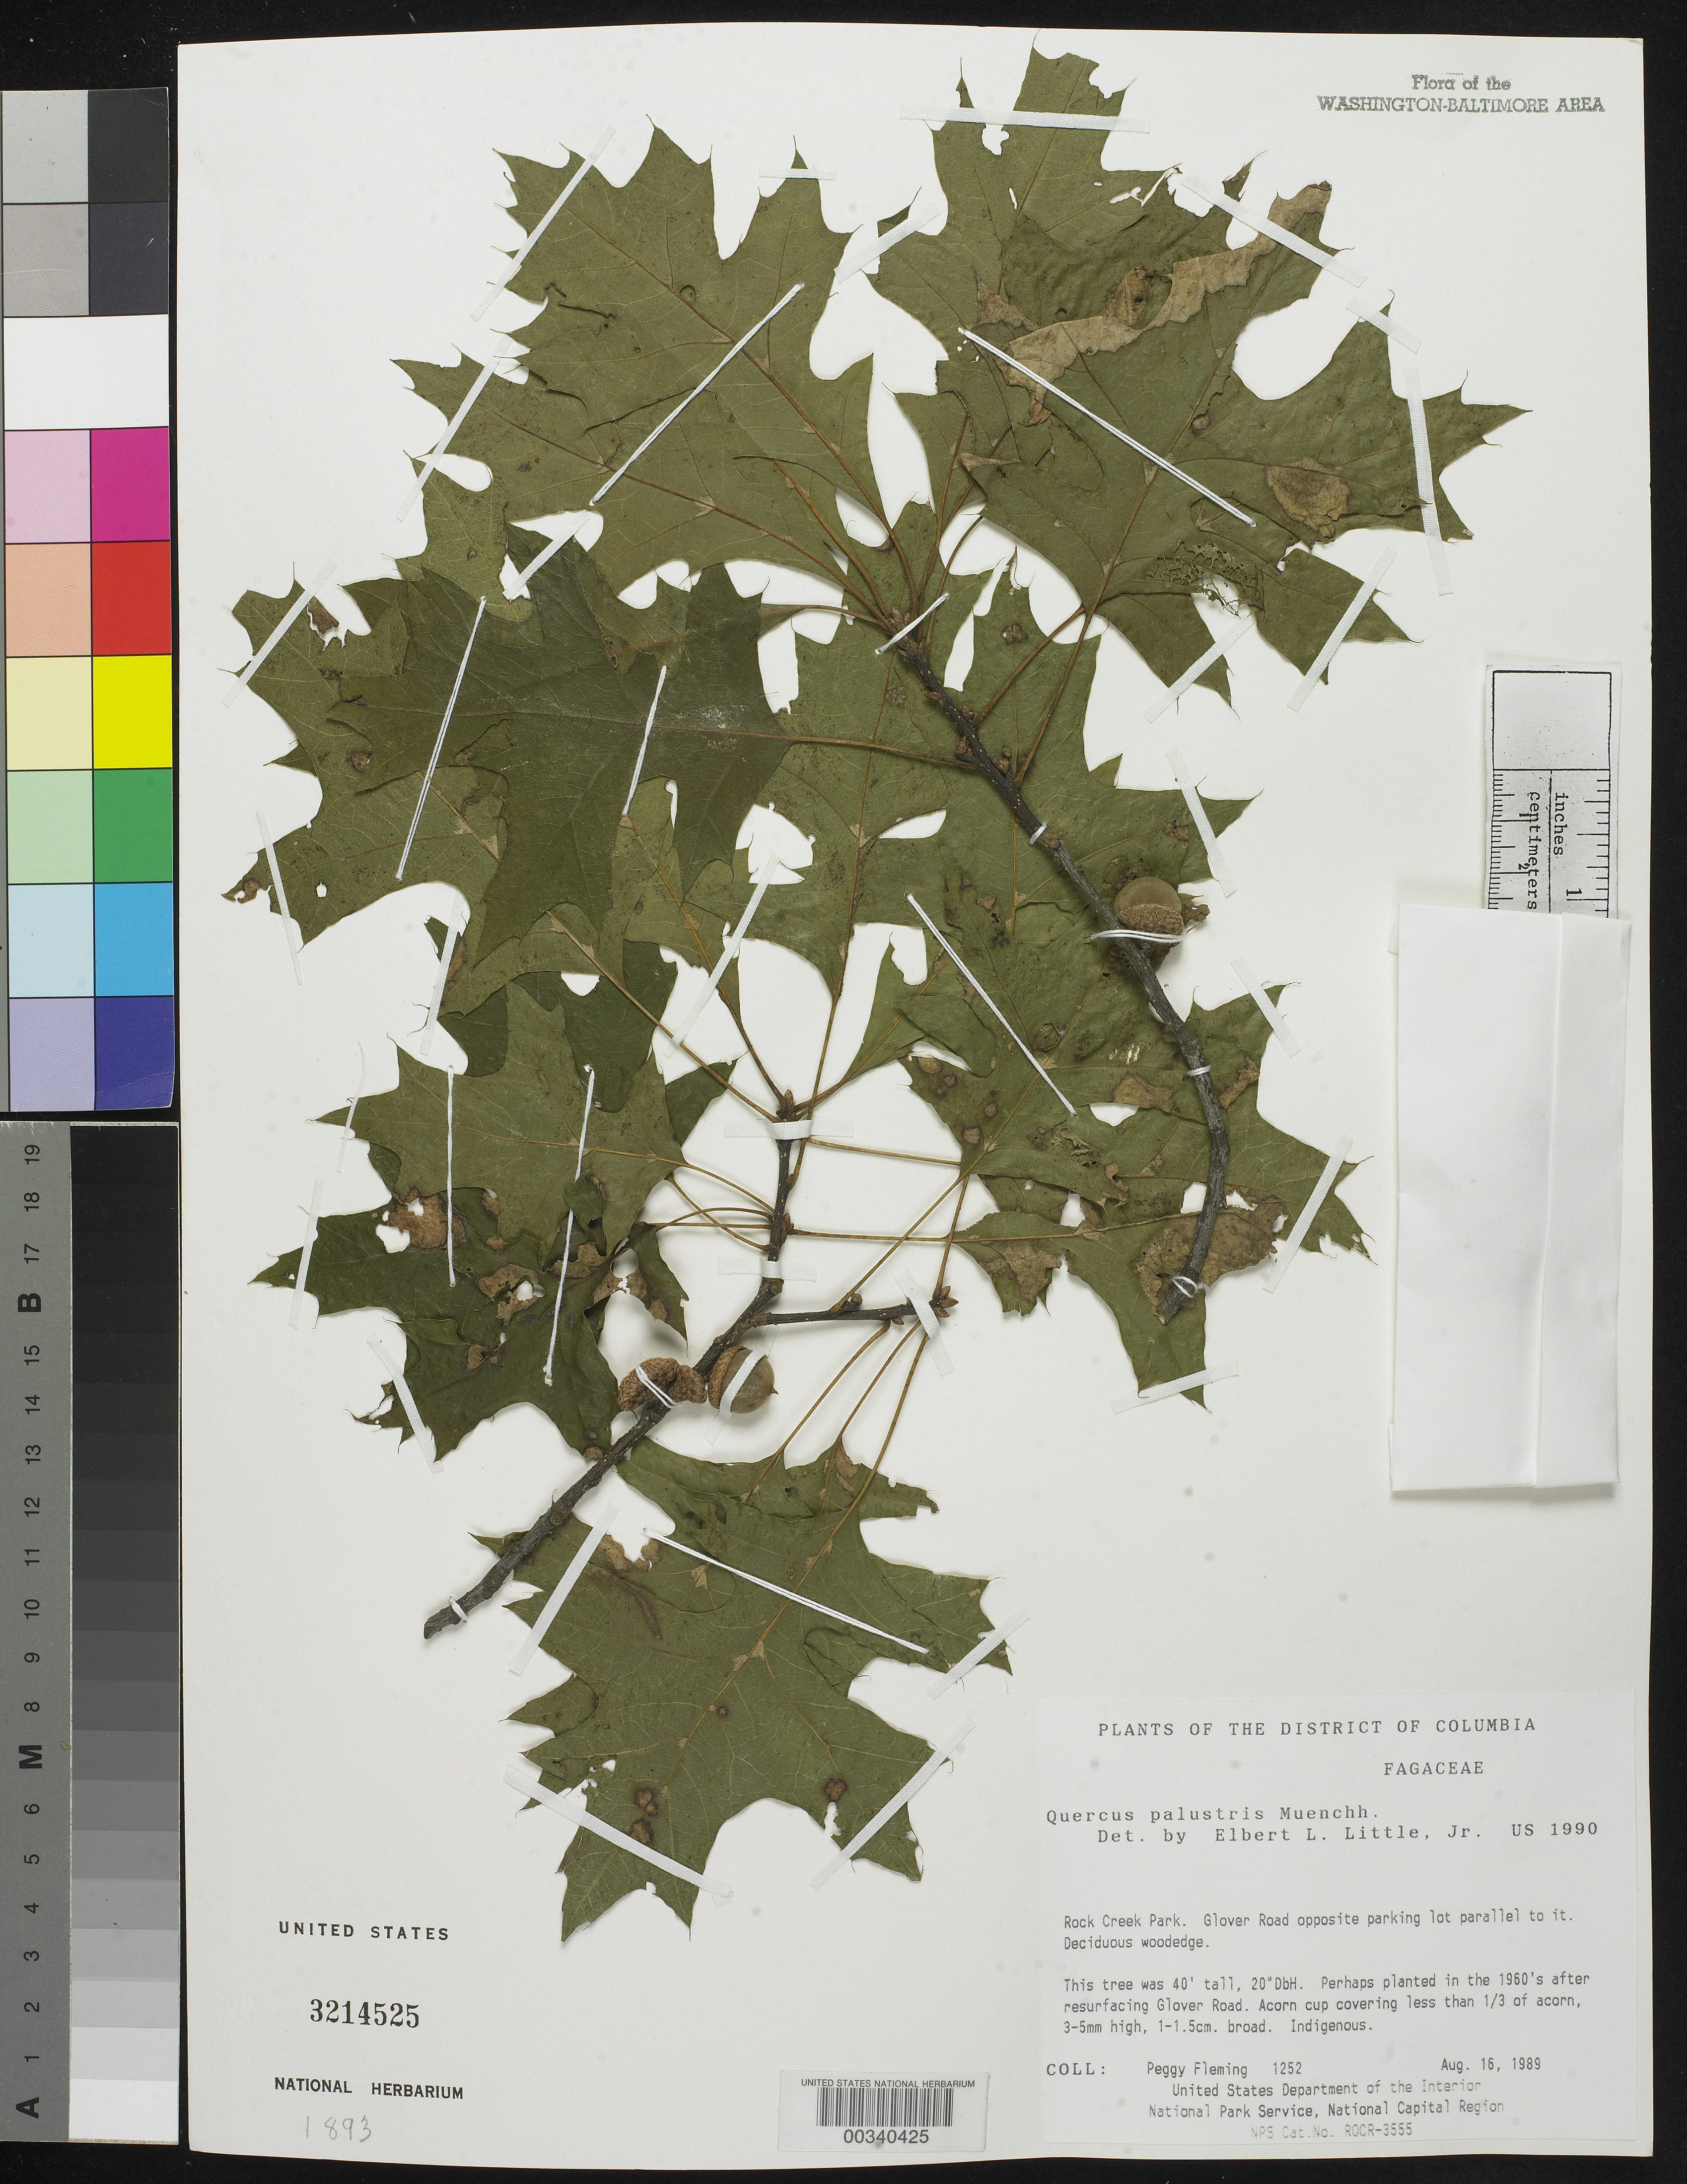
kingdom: Plantae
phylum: Tracheophyta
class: Magnoliopsida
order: Fagales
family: Fagaceae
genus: Quercus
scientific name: Quercus palustris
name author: Münchh.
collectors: P. Fleming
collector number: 1252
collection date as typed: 16 Aug 1989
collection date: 1989-08-16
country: United States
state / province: District of Columbia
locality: Rock Creek Park, Glover Road Rock Creek Park and vicinity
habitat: Deciduous woodedge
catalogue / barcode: US 3214525